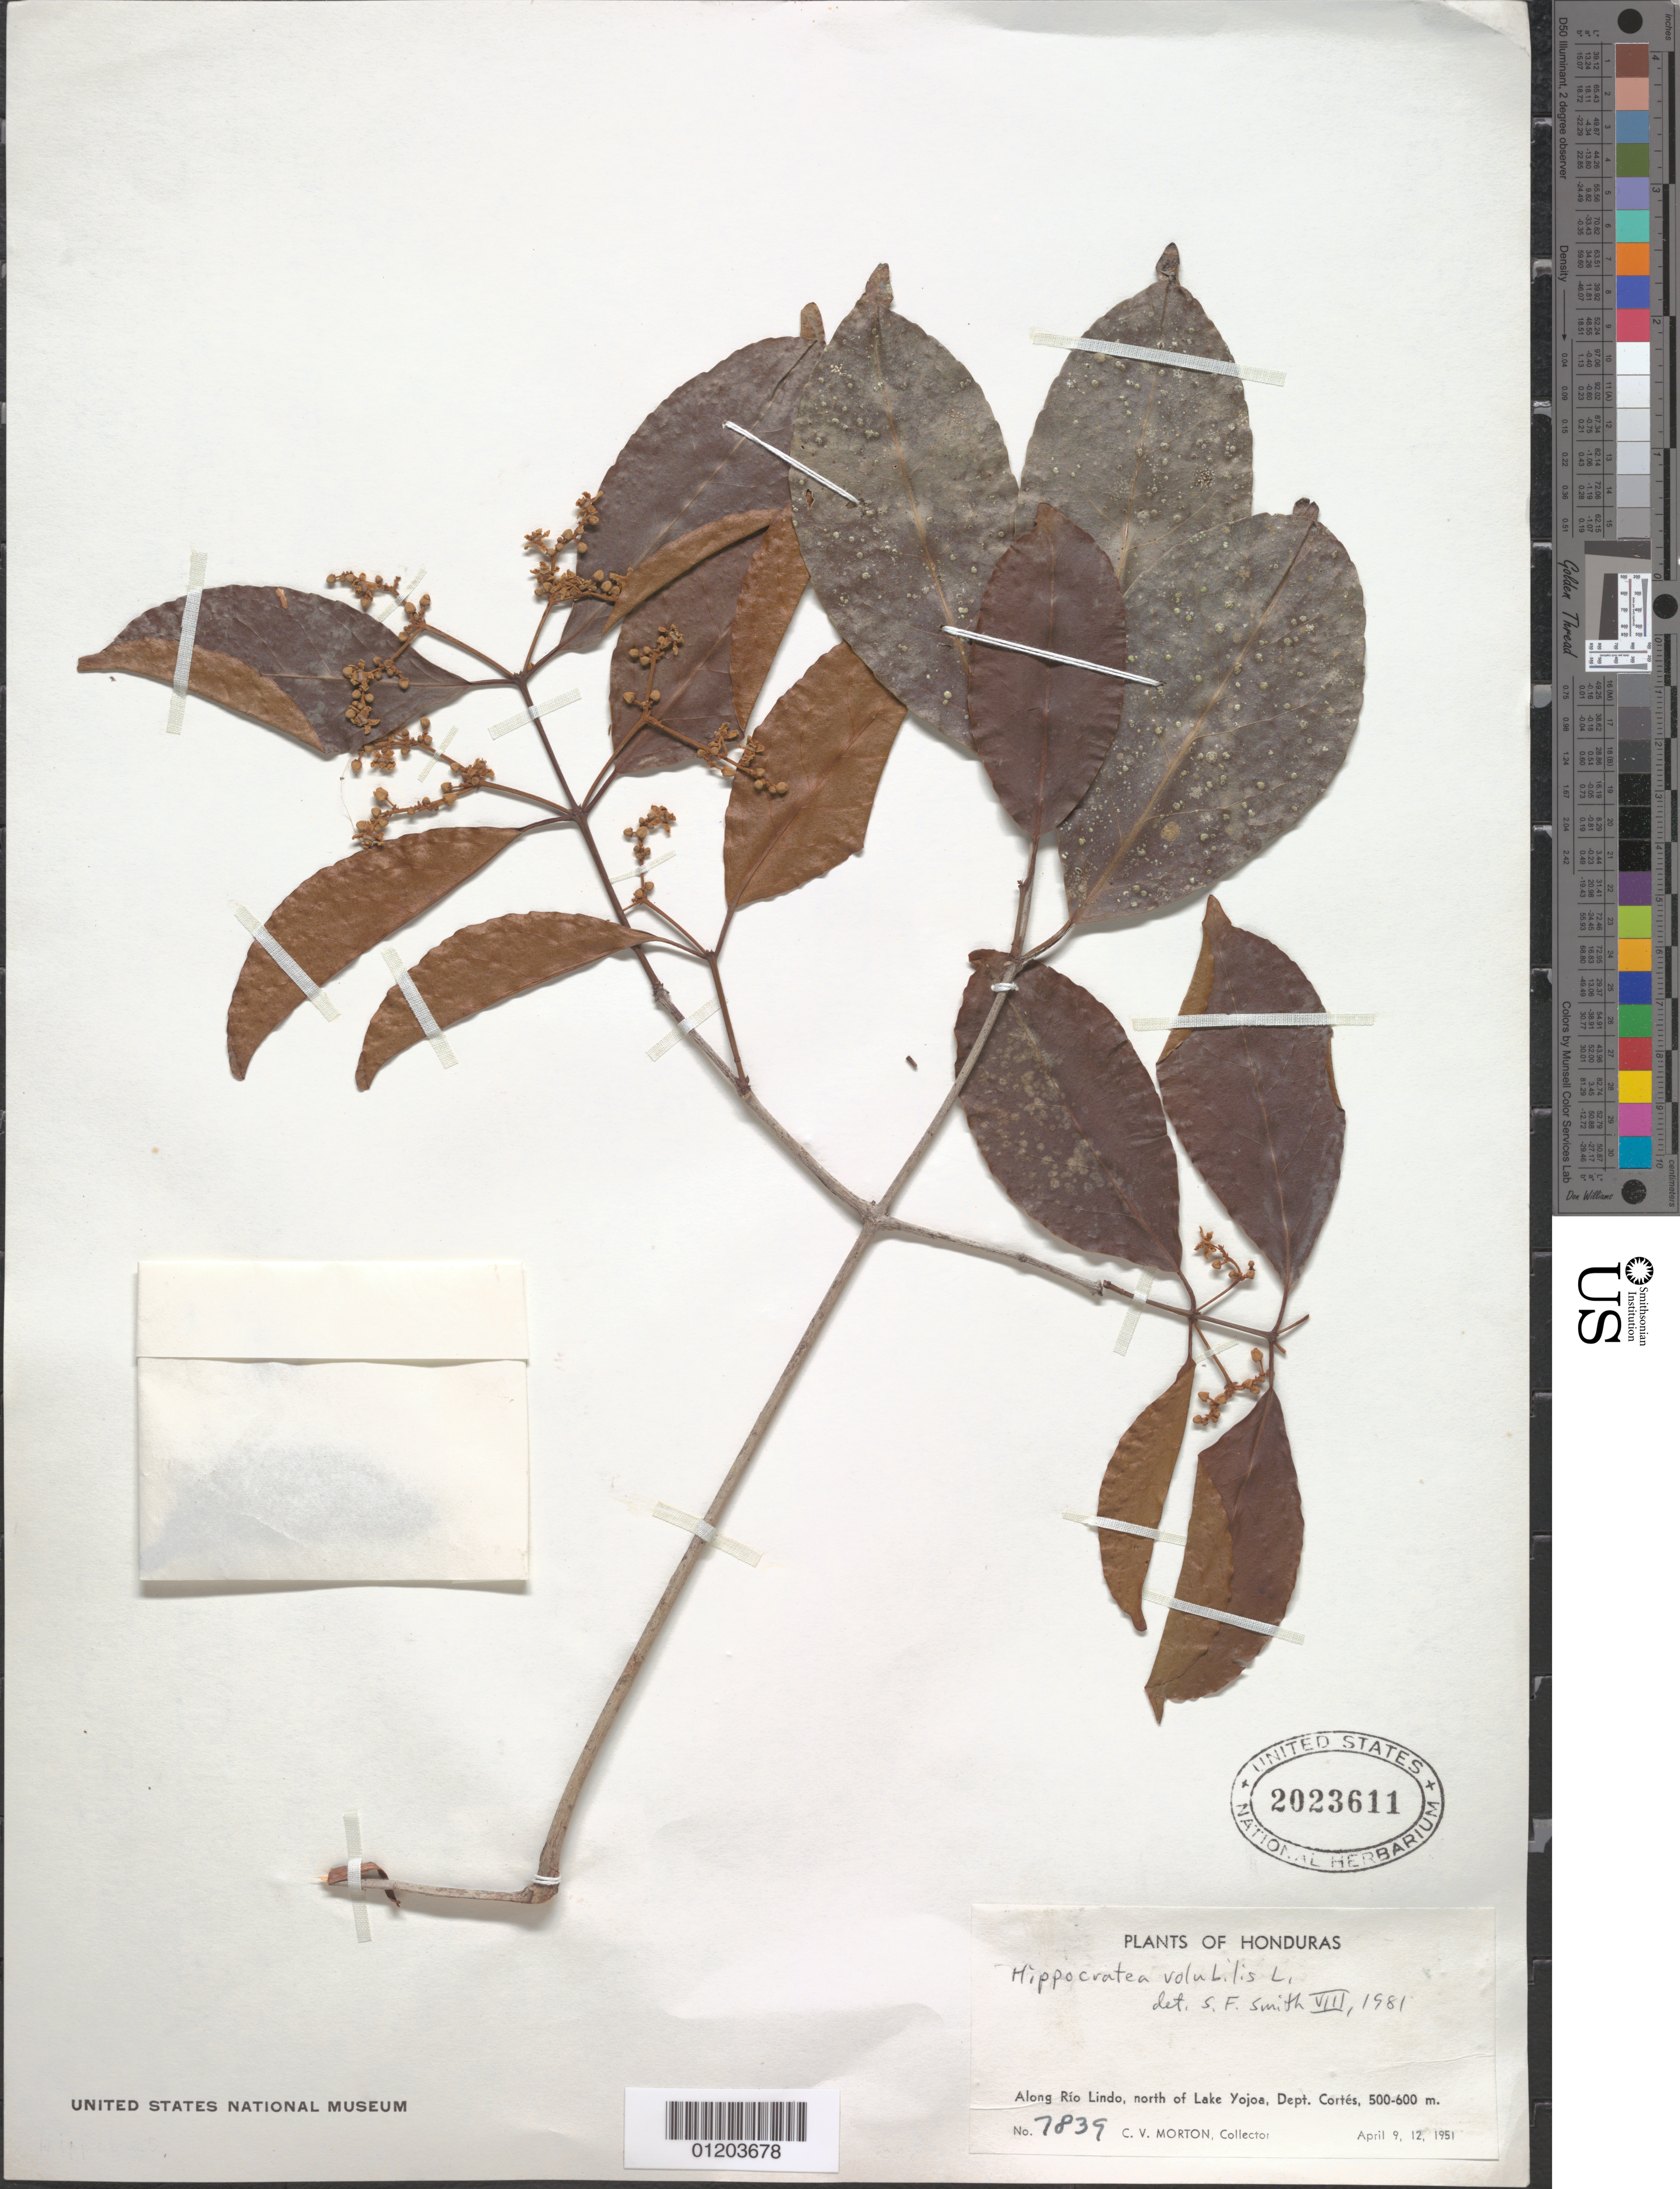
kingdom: Plantae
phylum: Tracheophyta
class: Magnoliopsida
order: Celastrales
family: Celastraceae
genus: Hippocratea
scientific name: Hippocratea volubilis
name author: L.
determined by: Smith, Stephen F., (US), NMNH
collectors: C. V. Morton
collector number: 7839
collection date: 1951-04-09,1951-04-12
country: Honduras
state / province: Cortés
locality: Río Lindo, N of Lake Yojoa.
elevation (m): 500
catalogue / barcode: US 2023611